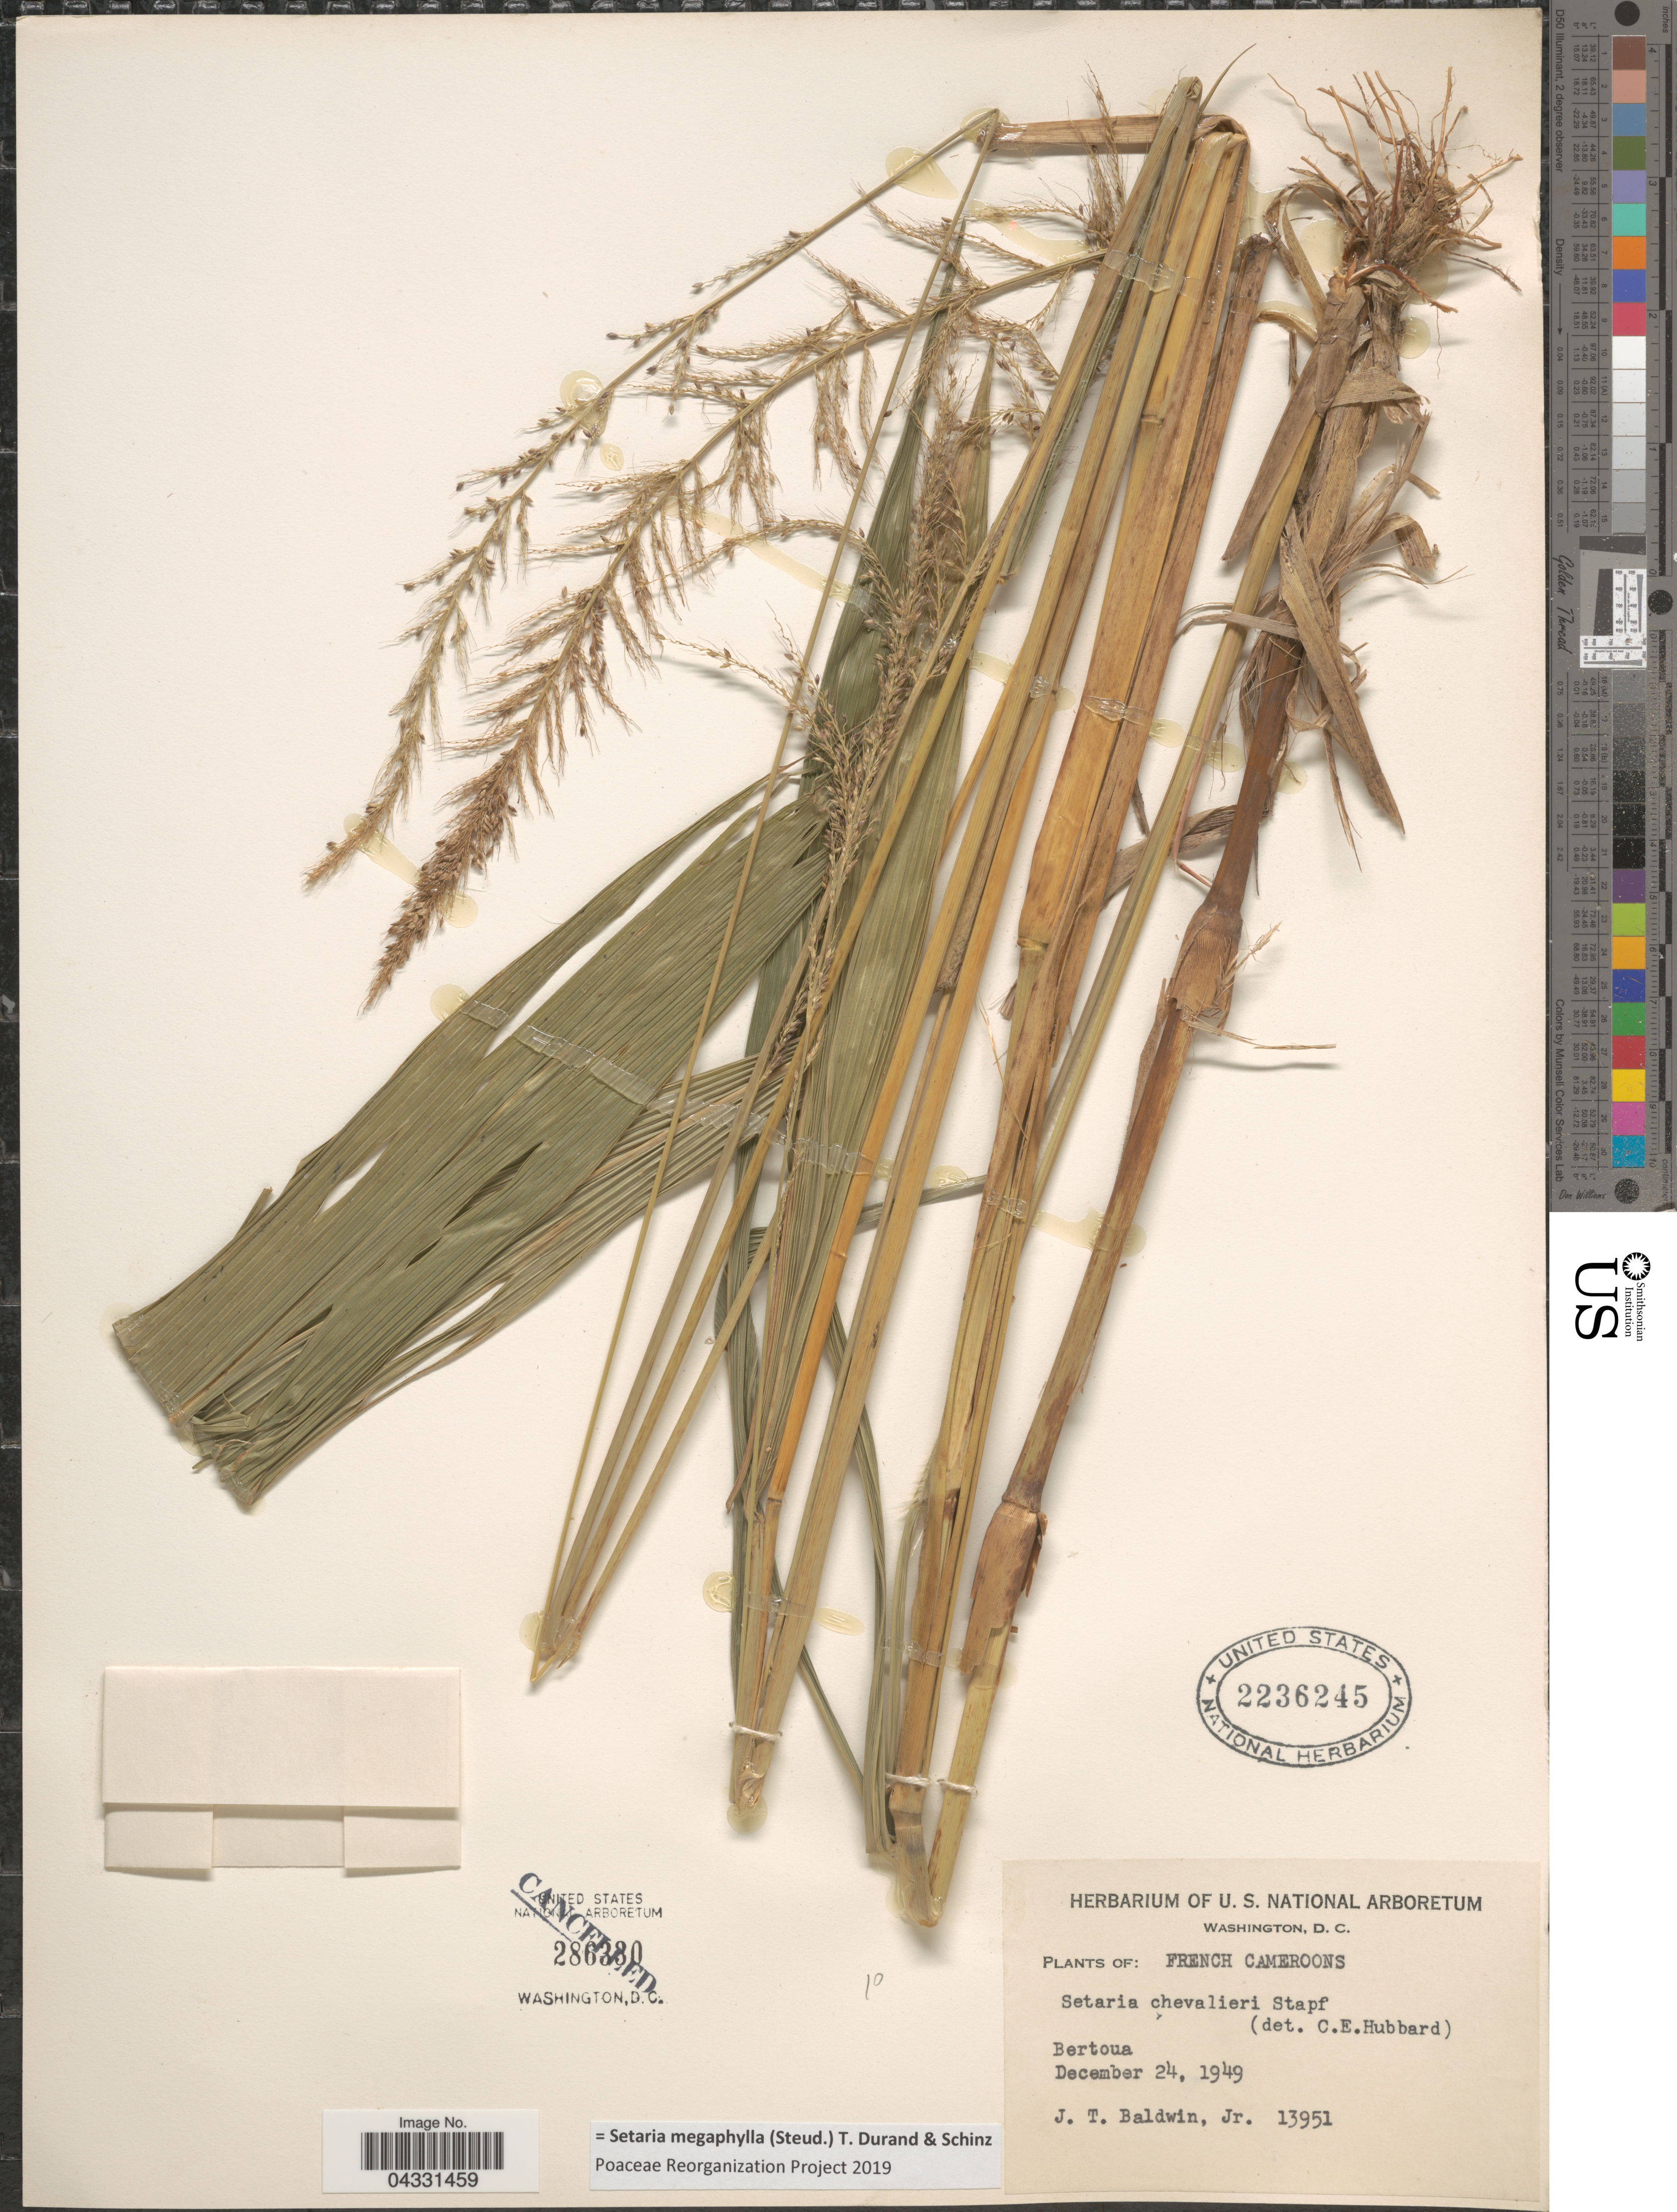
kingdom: Plantae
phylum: Tracheophyta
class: Liliopsida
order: Poales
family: Poaceae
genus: Setaria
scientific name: Setaria megaphylla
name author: (Steud.) Durieu & Schinz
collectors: J. T. Baldwin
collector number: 13951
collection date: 1949-12-24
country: Cameroon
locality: French Cameroons. Bertoua.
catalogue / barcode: US 2236245